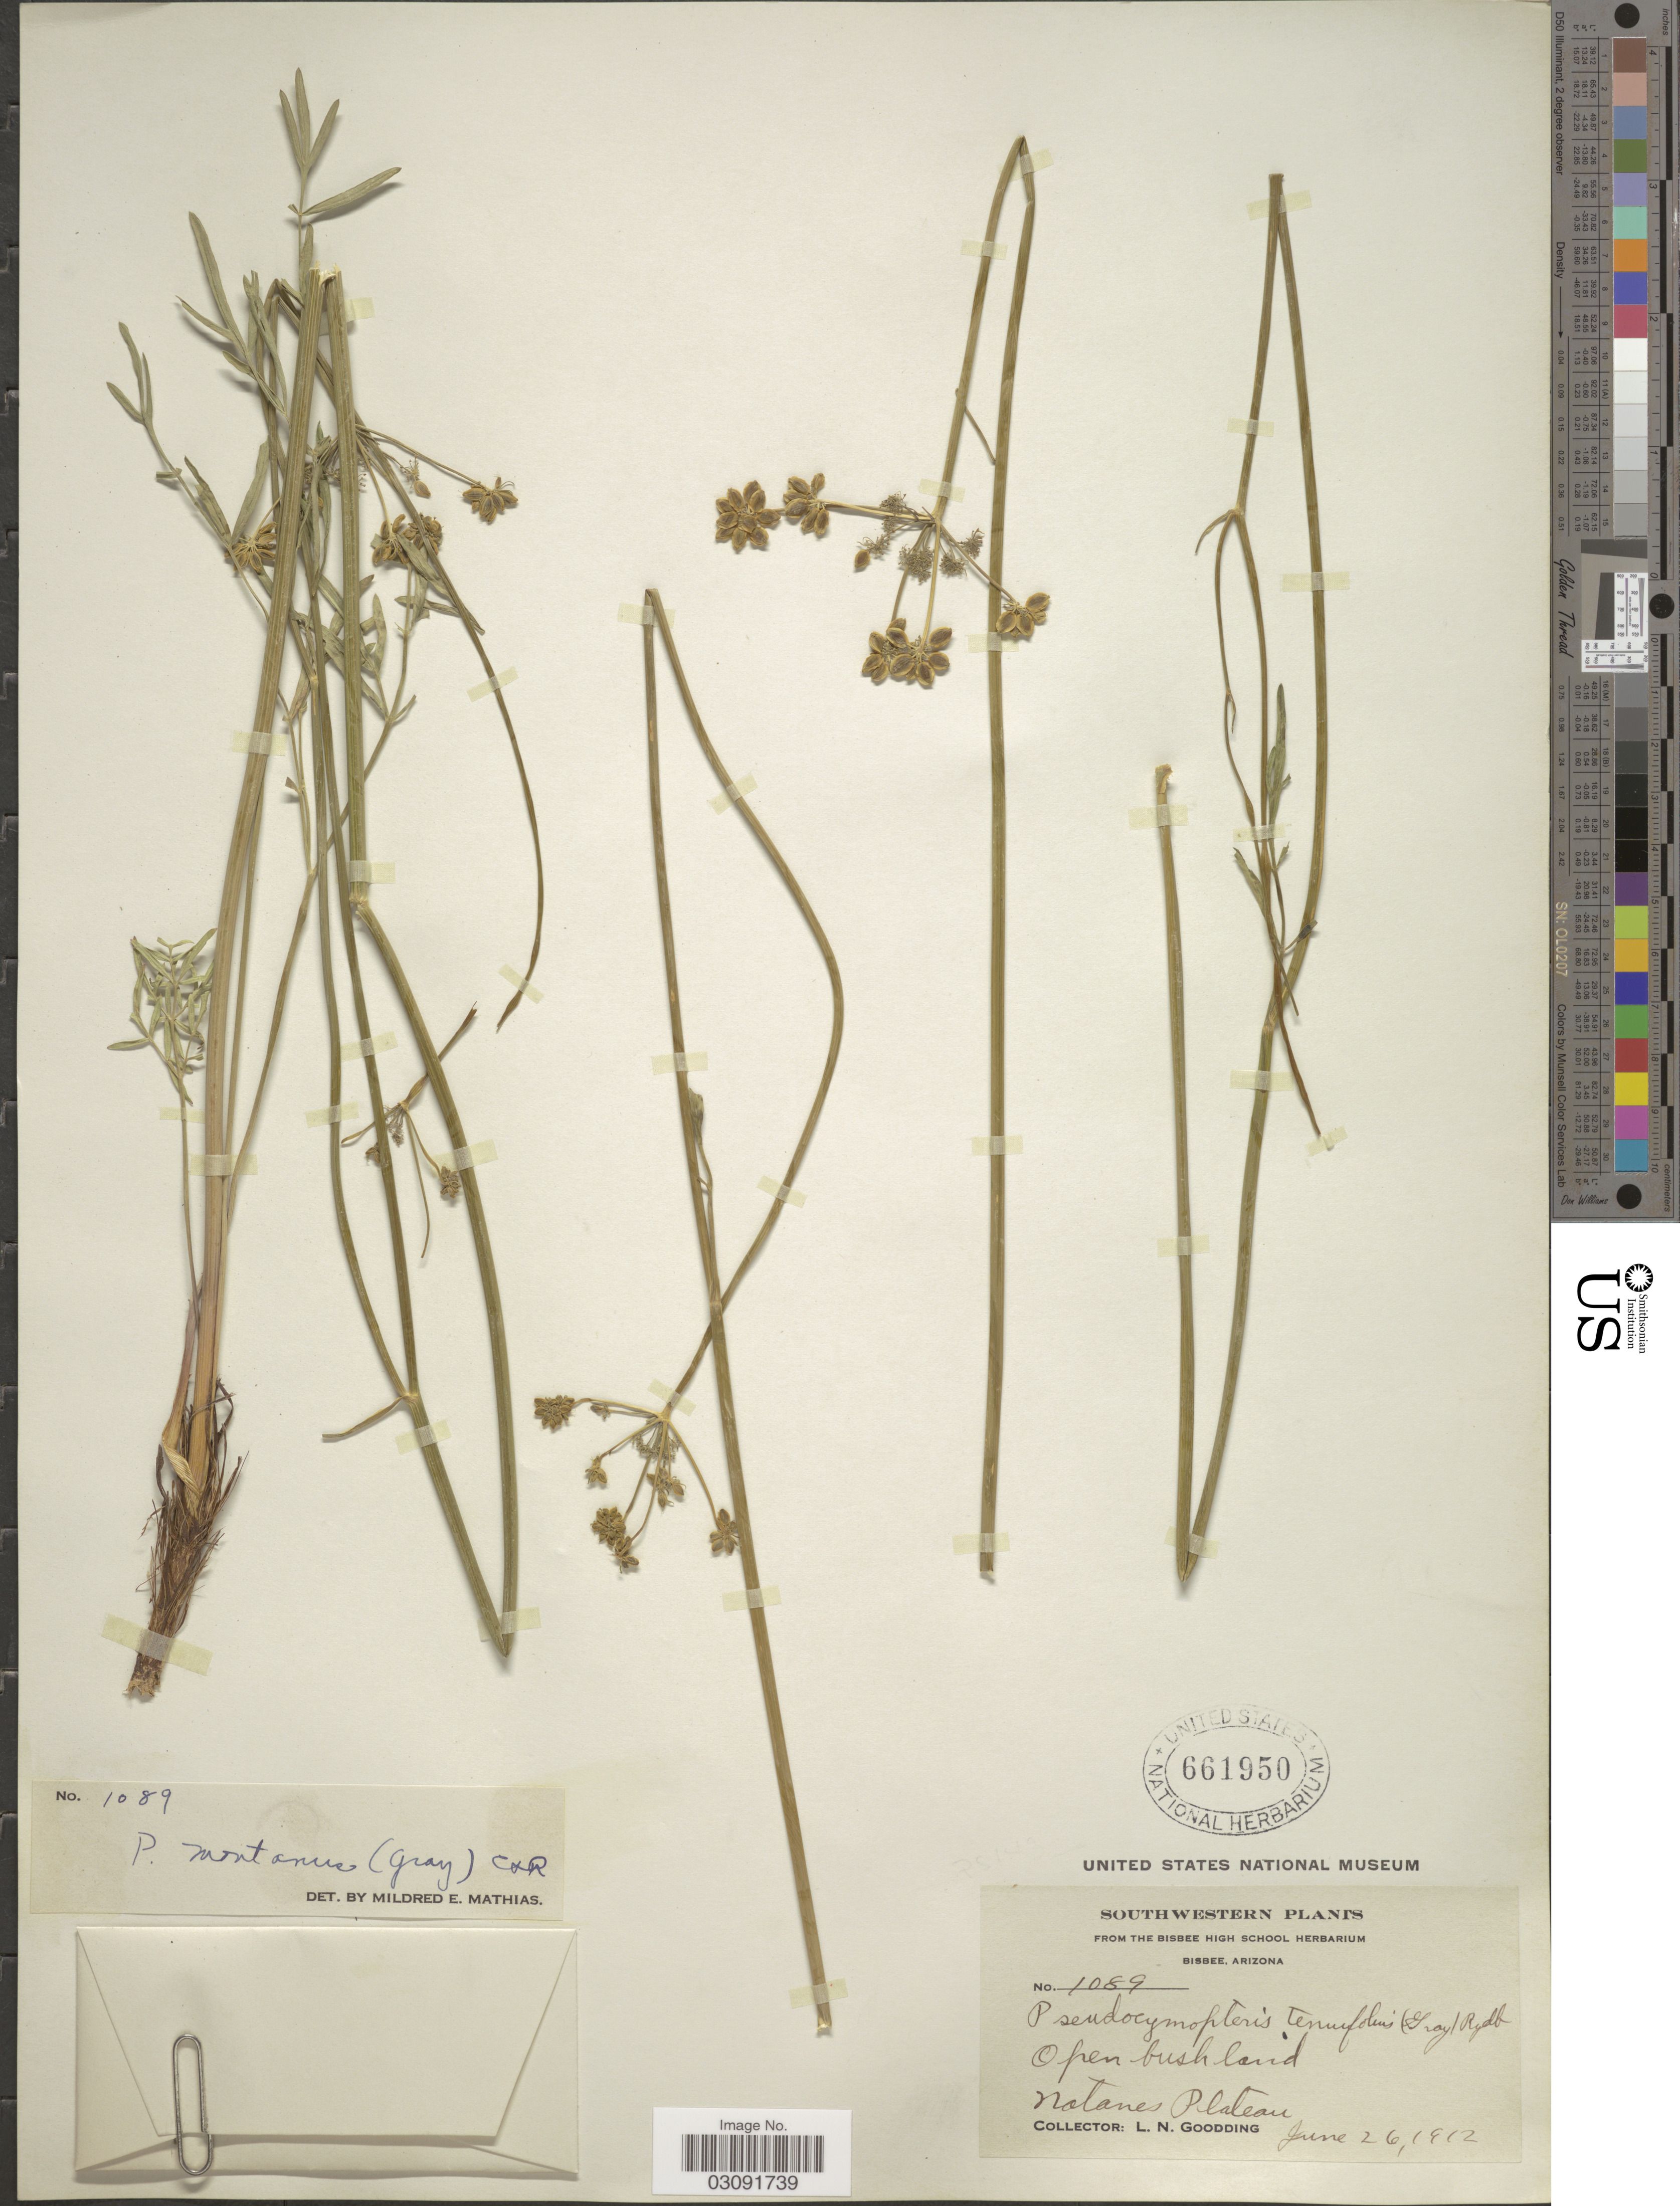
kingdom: Plantae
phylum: Tracheophyta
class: Magnoliopsida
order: Apiales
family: Apiaceae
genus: Pseudocymopterus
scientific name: Pseudocymopterus montanus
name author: (A. Gray) J.M. Coult. & Rose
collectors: L. N. Goodding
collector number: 1089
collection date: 1912-06-26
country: United States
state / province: Arizona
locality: Southwestern, Open bush land, Natanes Plateau.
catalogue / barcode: US 661950